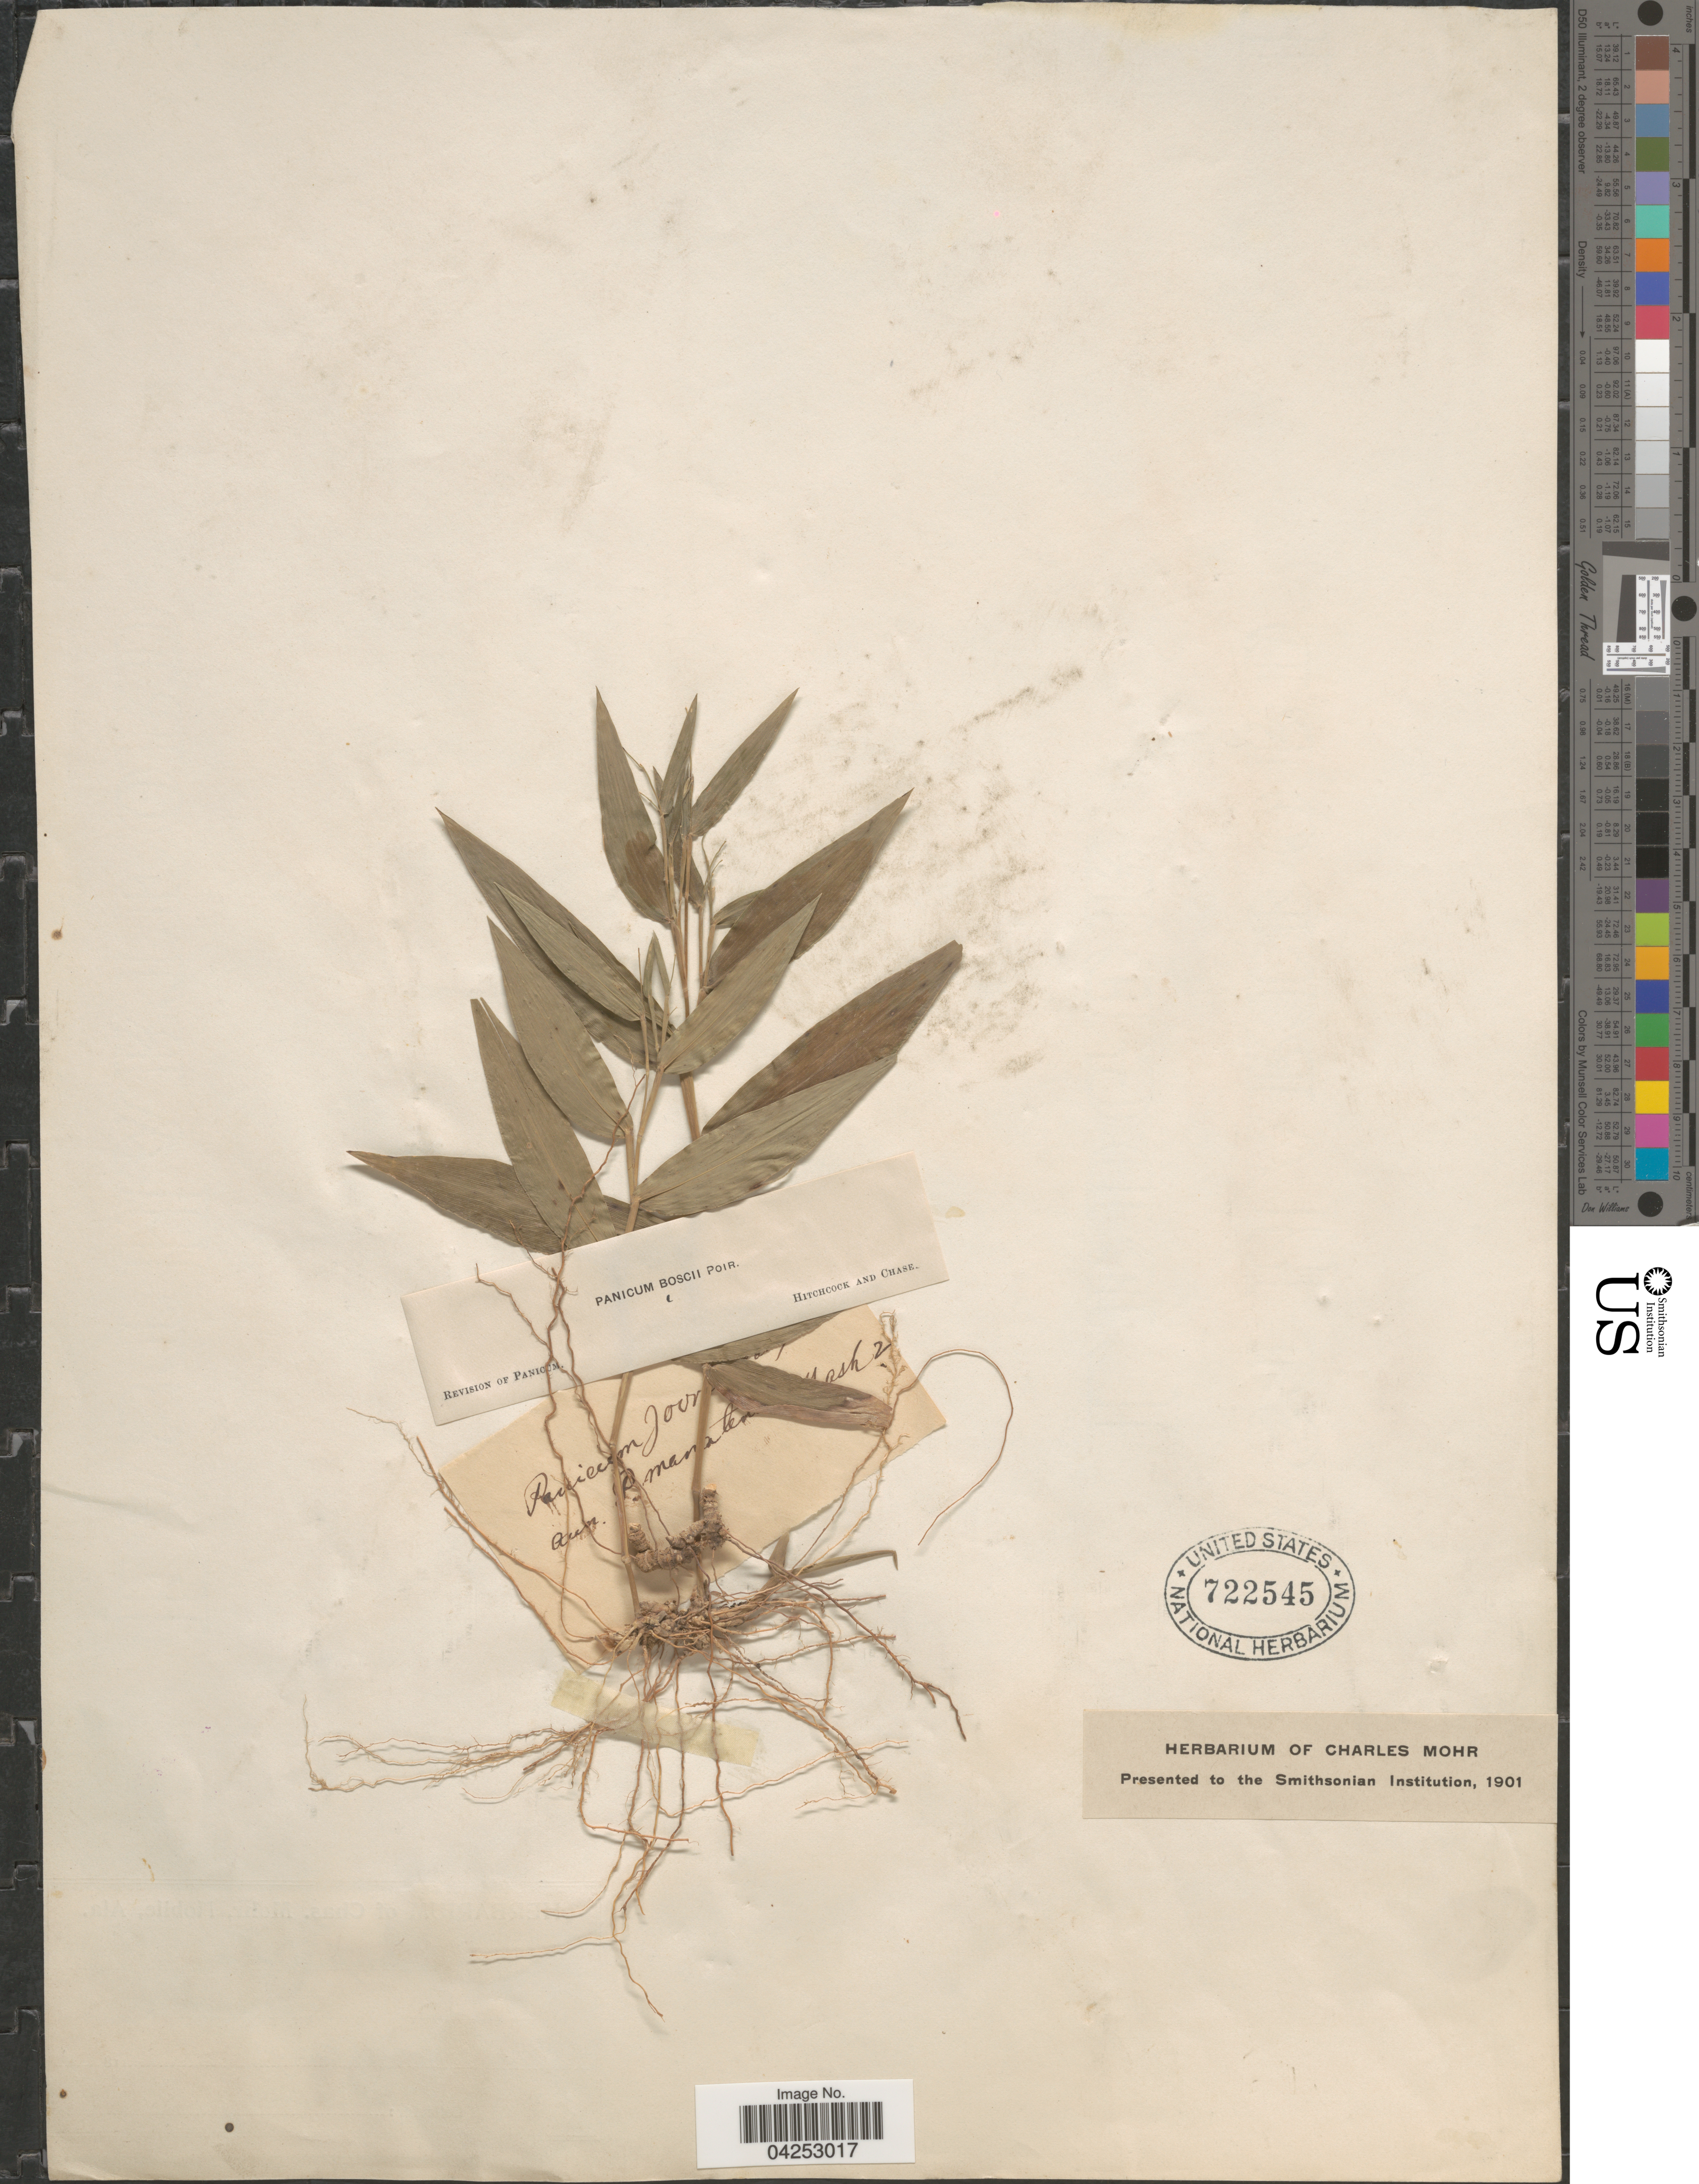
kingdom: Plantae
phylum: Tracheophyta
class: Liliopsida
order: Poales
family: Poaceae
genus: Dichanthelium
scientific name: Dichanthelium boscii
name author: (Poir.) Gould & C.A. Clark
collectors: ex herb. Charles Mohr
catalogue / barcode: US 722545